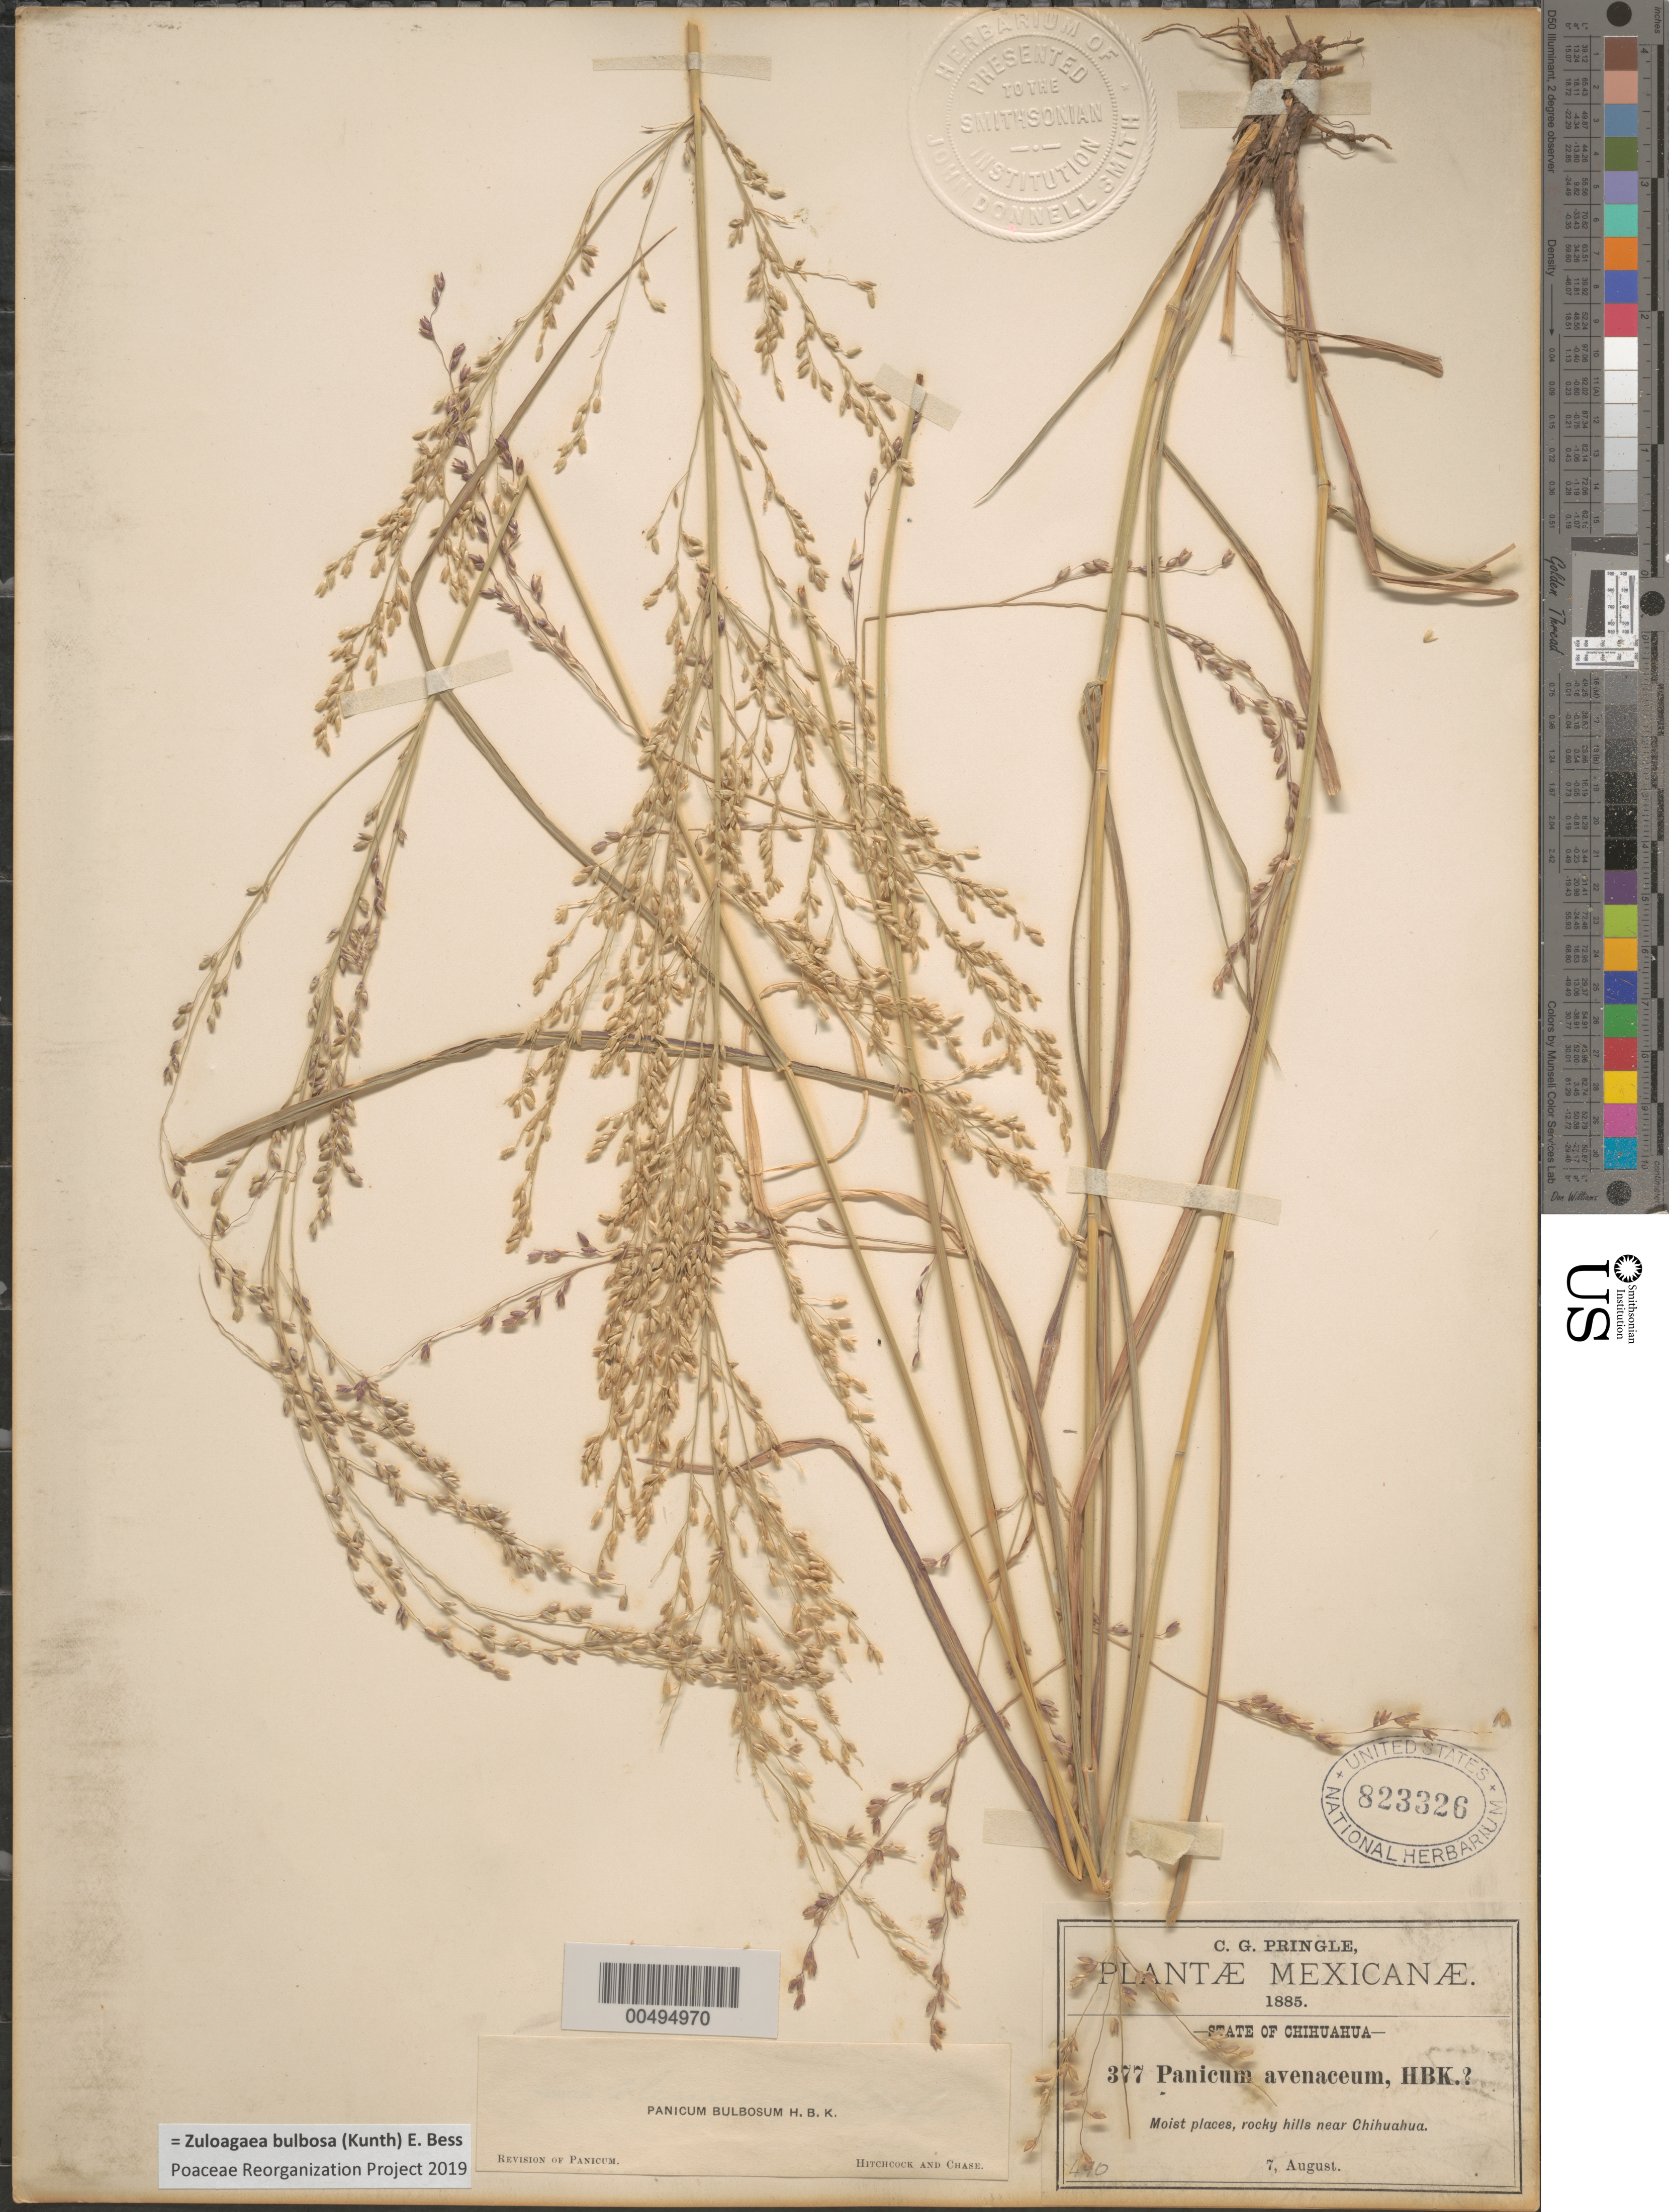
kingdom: Plantae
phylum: Tracheophyta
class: Liliopsida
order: Poales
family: Poaceae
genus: Panicum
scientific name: Panicum bulbosum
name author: Kunth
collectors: C. G. Pringle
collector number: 377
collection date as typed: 7 Aug 1885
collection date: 1885-08-07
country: Mexico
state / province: Chihuahua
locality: Near Chihuahua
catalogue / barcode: US 823326